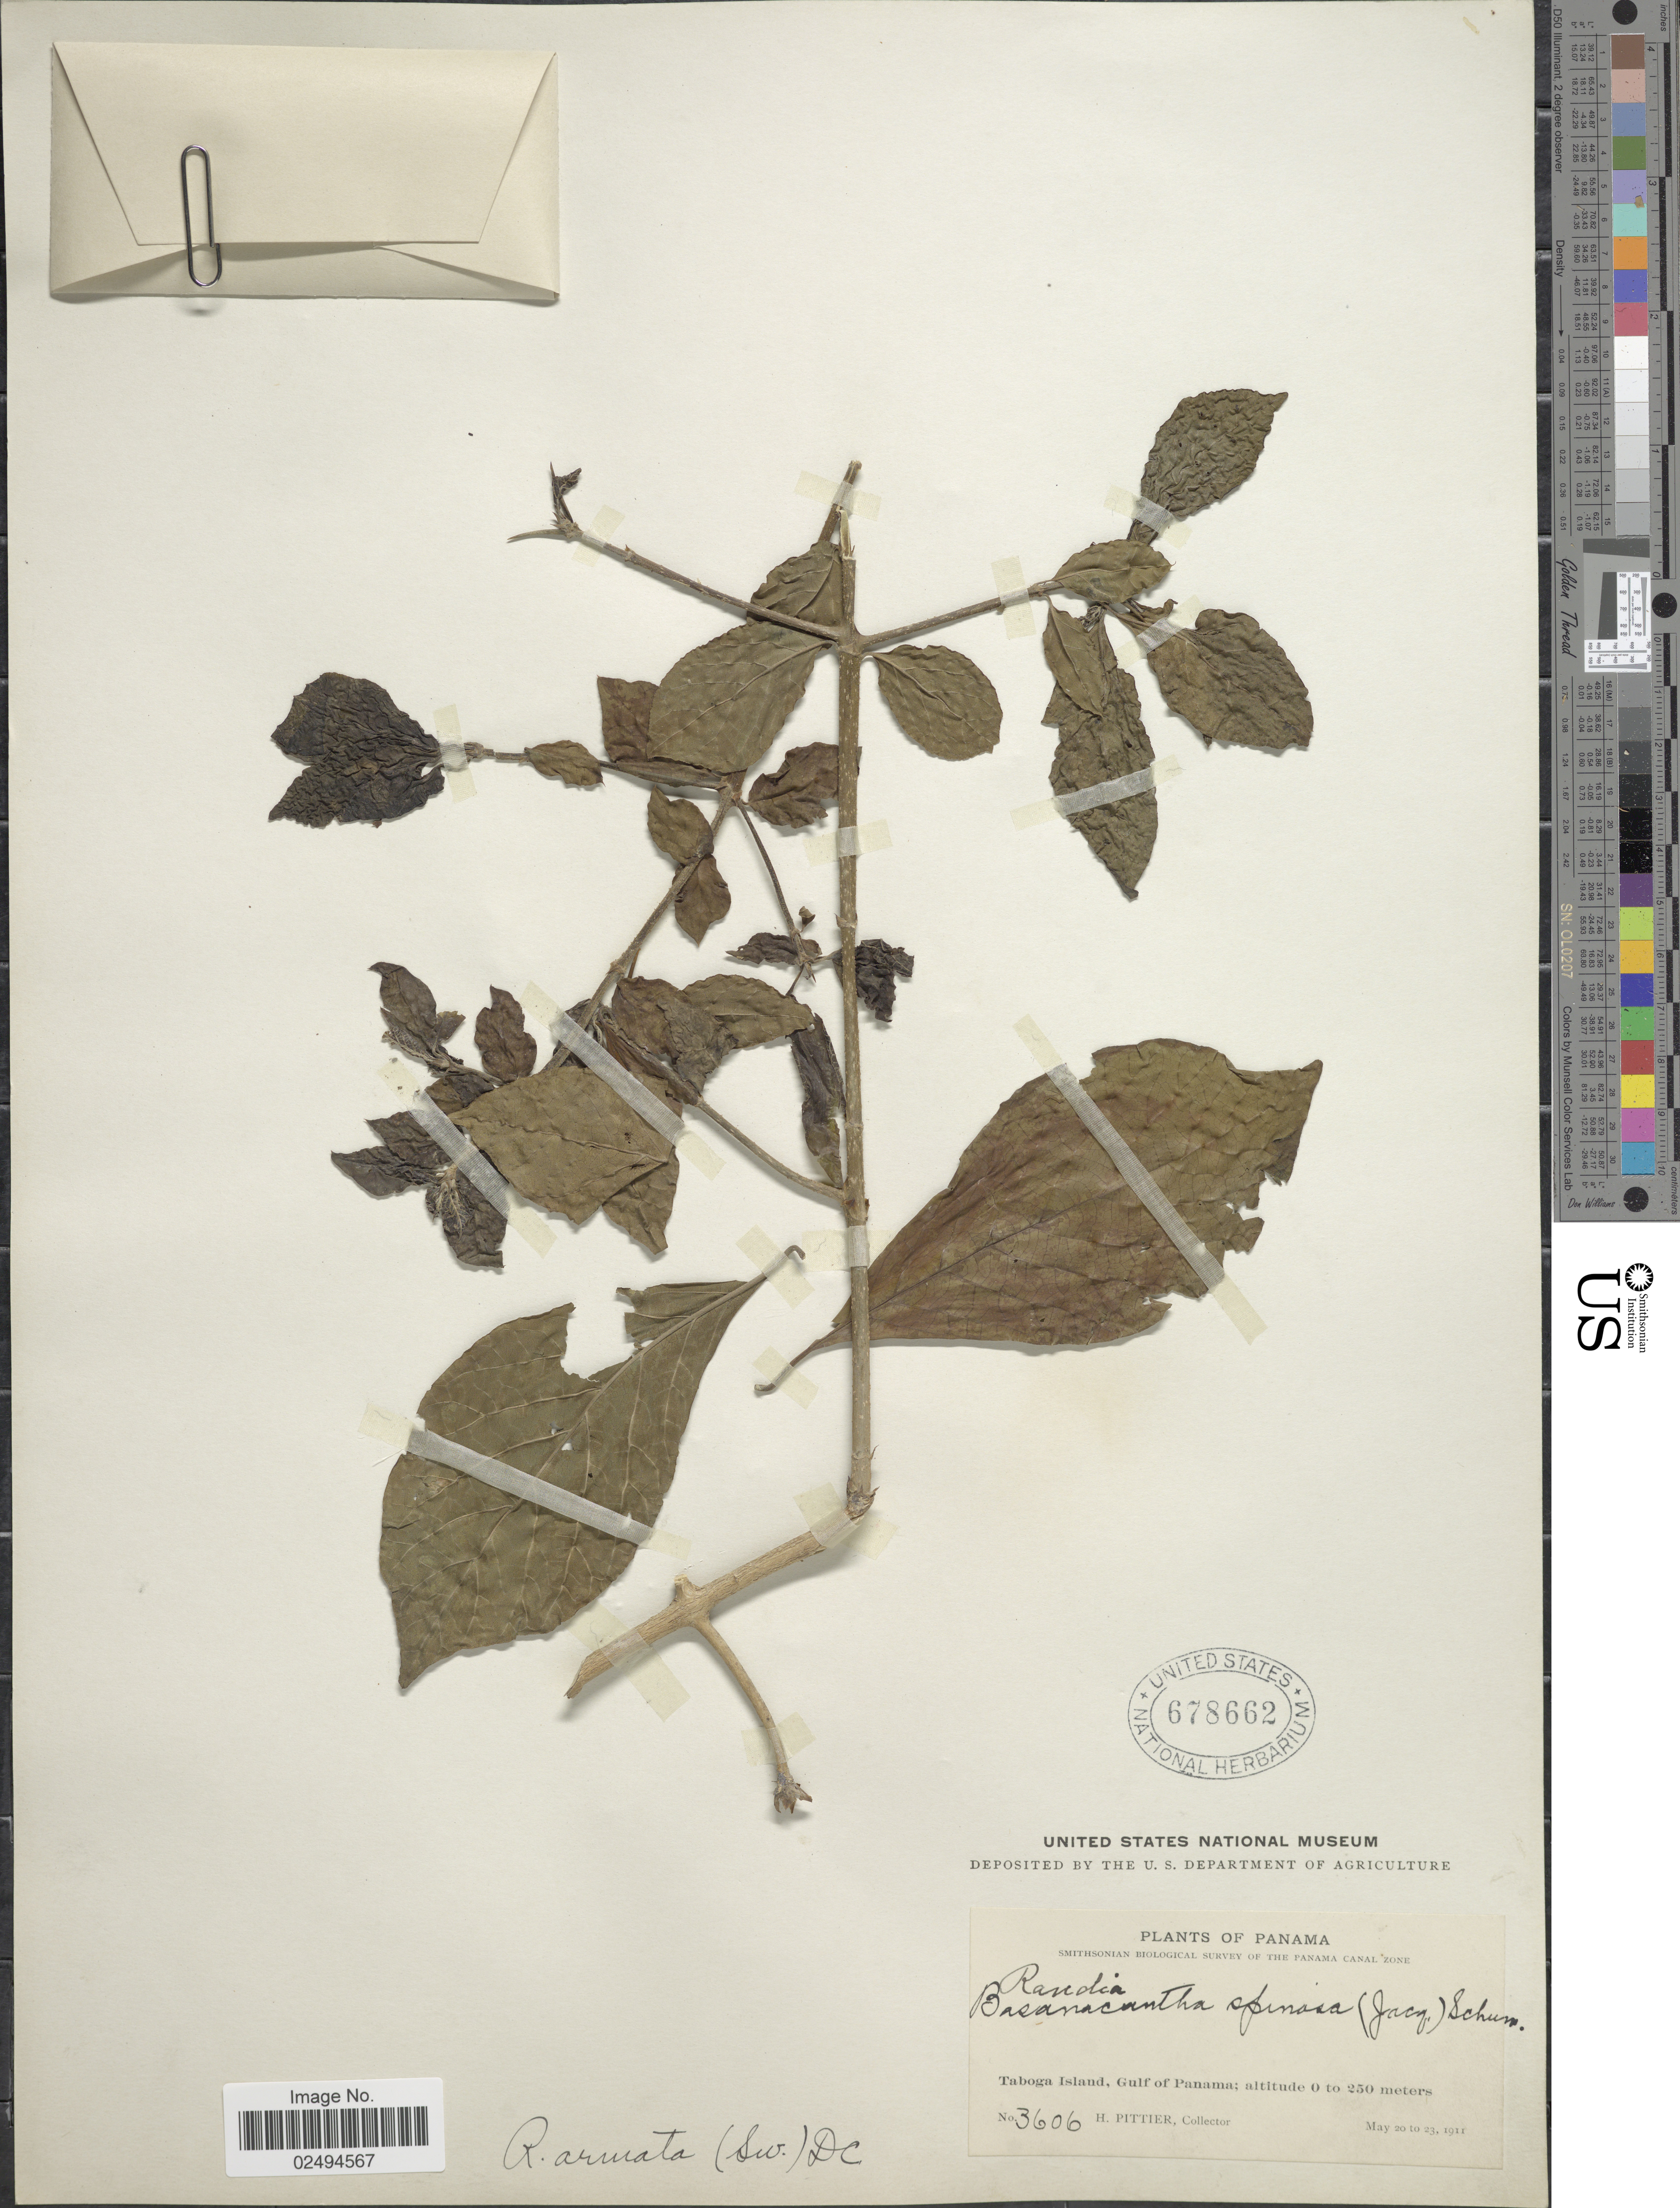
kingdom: Plantae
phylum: Tracheophyta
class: Magnoliopsida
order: Gentianales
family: Rubiaceae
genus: Randia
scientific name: Randia armata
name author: (Sw.) DC.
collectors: H. F. Pittier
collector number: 3606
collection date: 1911-05-20/1911-05-23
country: Panama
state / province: Panamá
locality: Taboga Island, Gulf of Panama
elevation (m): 0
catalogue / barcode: US 678662